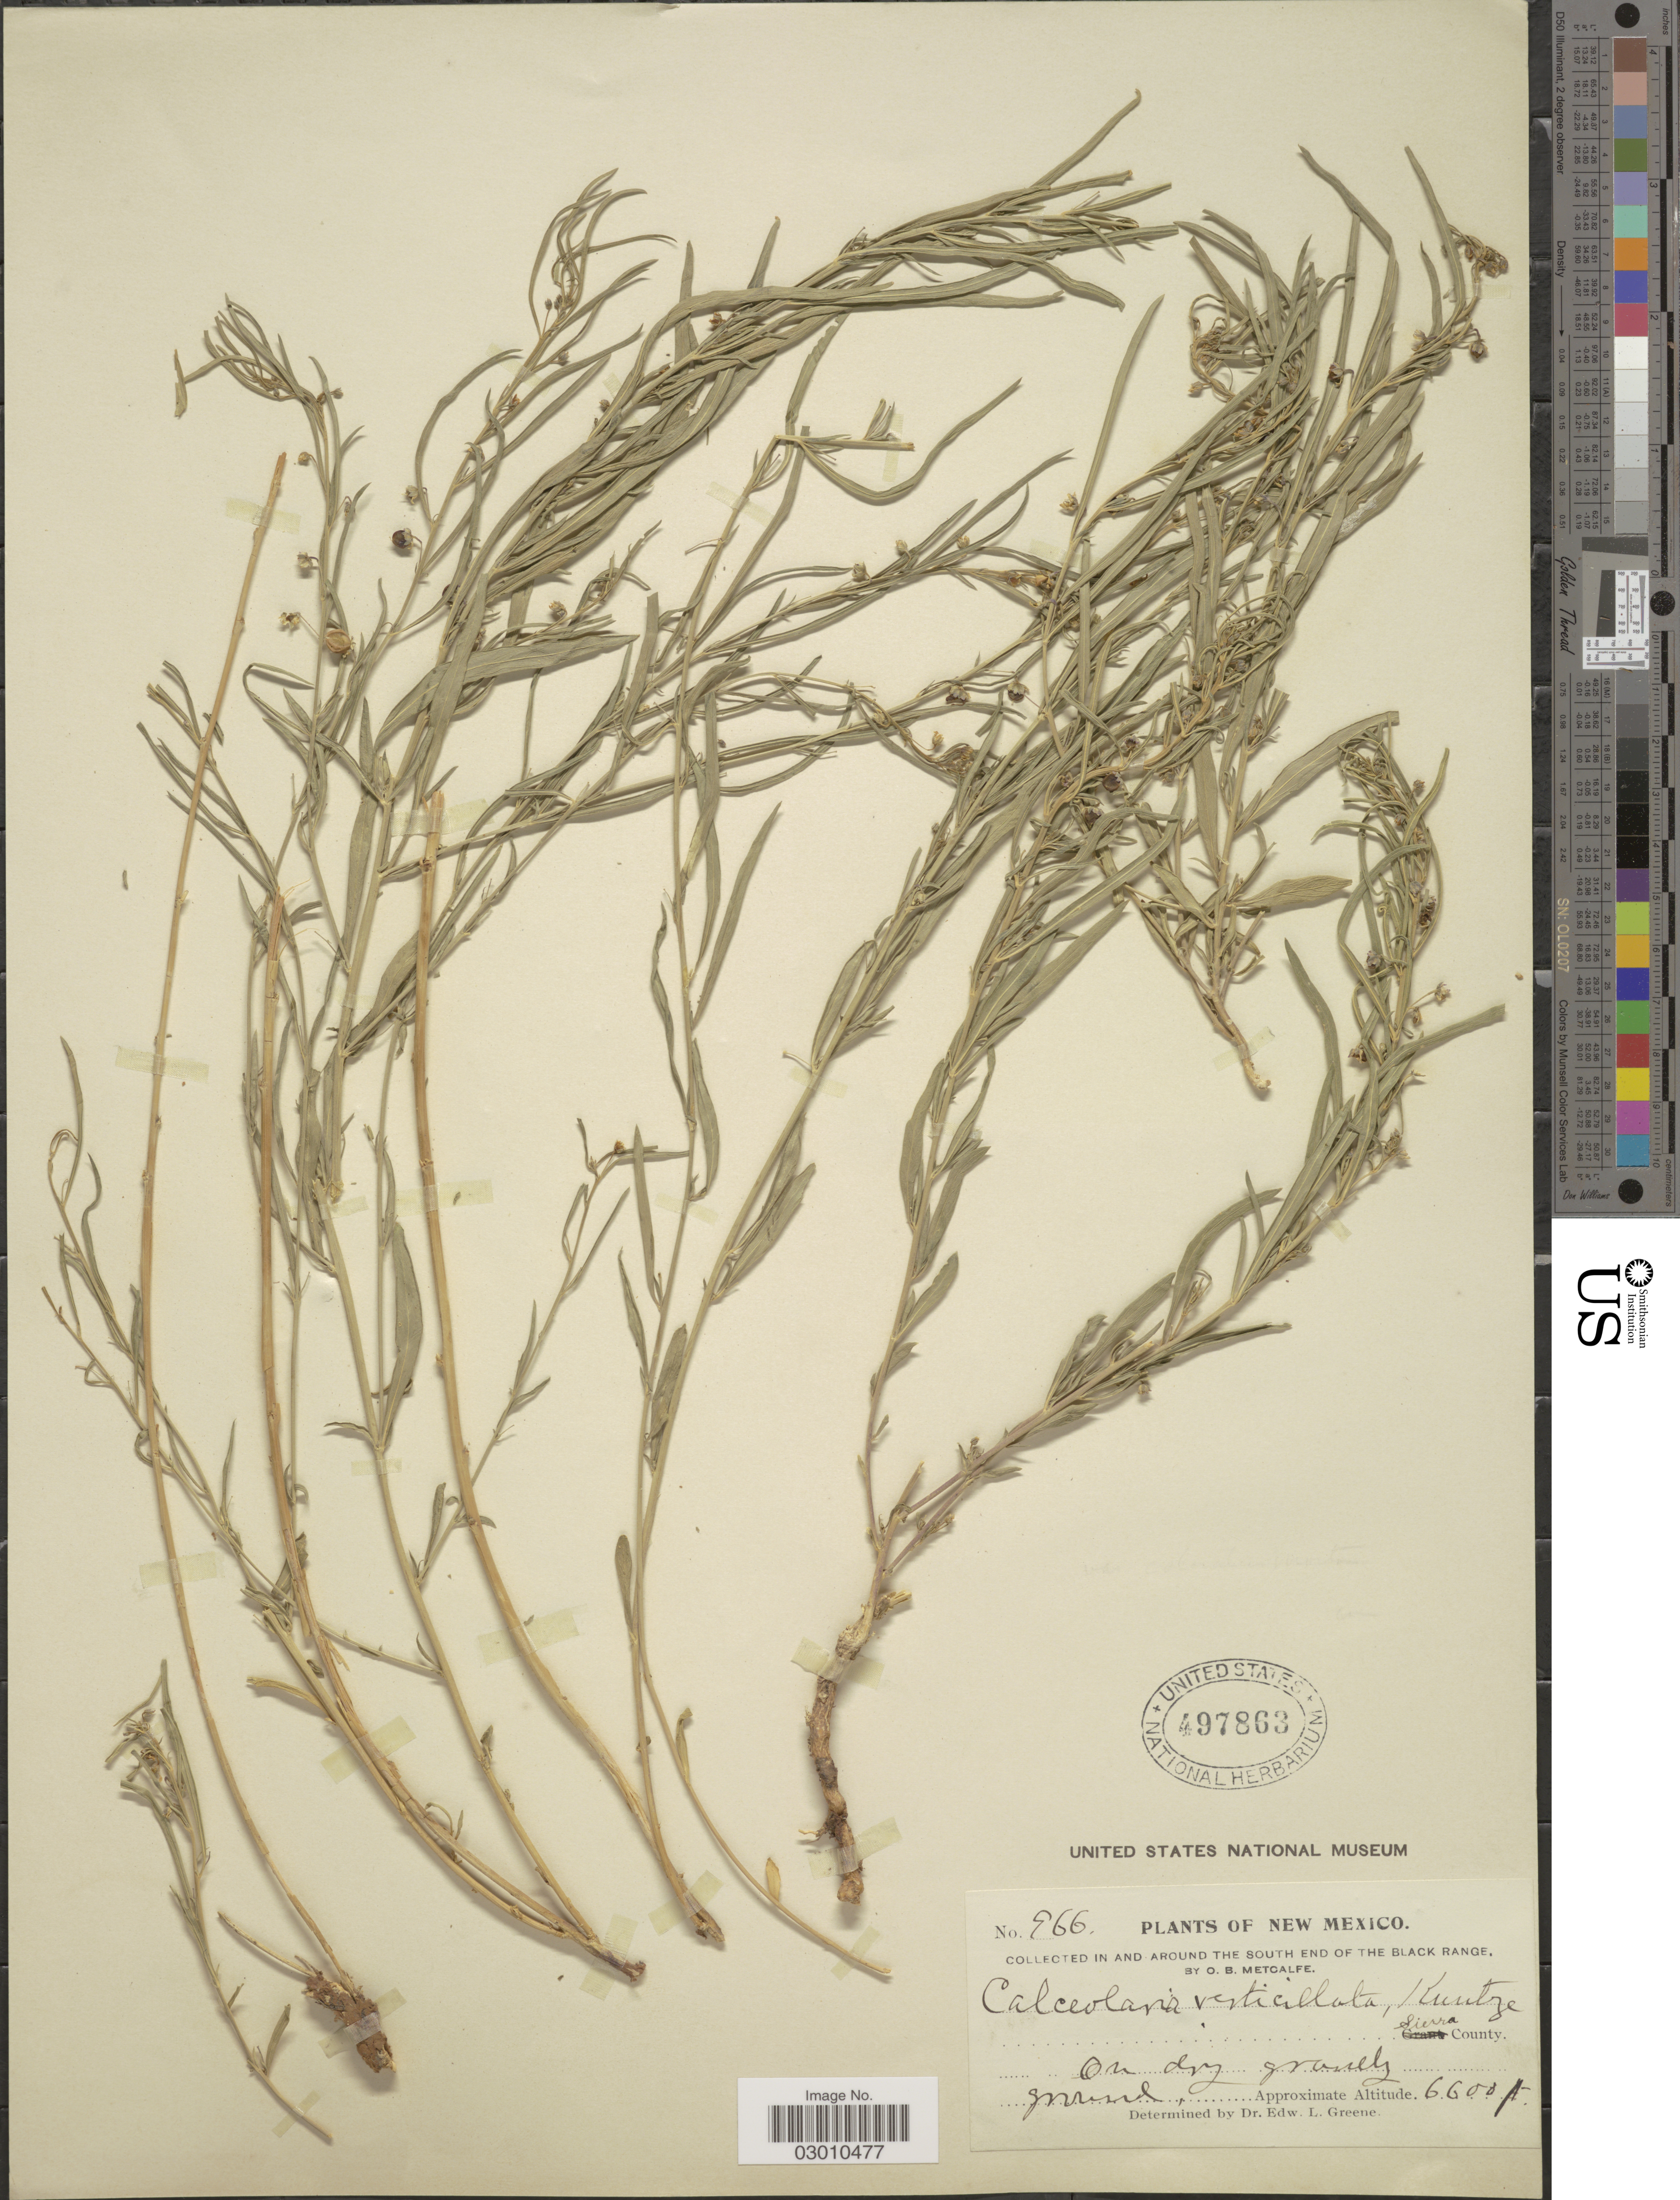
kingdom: Plantae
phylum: Tracheophyta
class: Magnoliopsida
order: Malpighiales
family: Violaceae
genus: Pombalia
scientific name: Pombalia verticillata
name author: (Ortega) Paula-Souza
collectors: O. B. Metcalfe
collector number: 966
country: United States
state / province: New Mexico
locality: Collected in and around the south end of the Black Range, Sierra County.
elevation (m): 2012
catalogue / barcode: US 497863